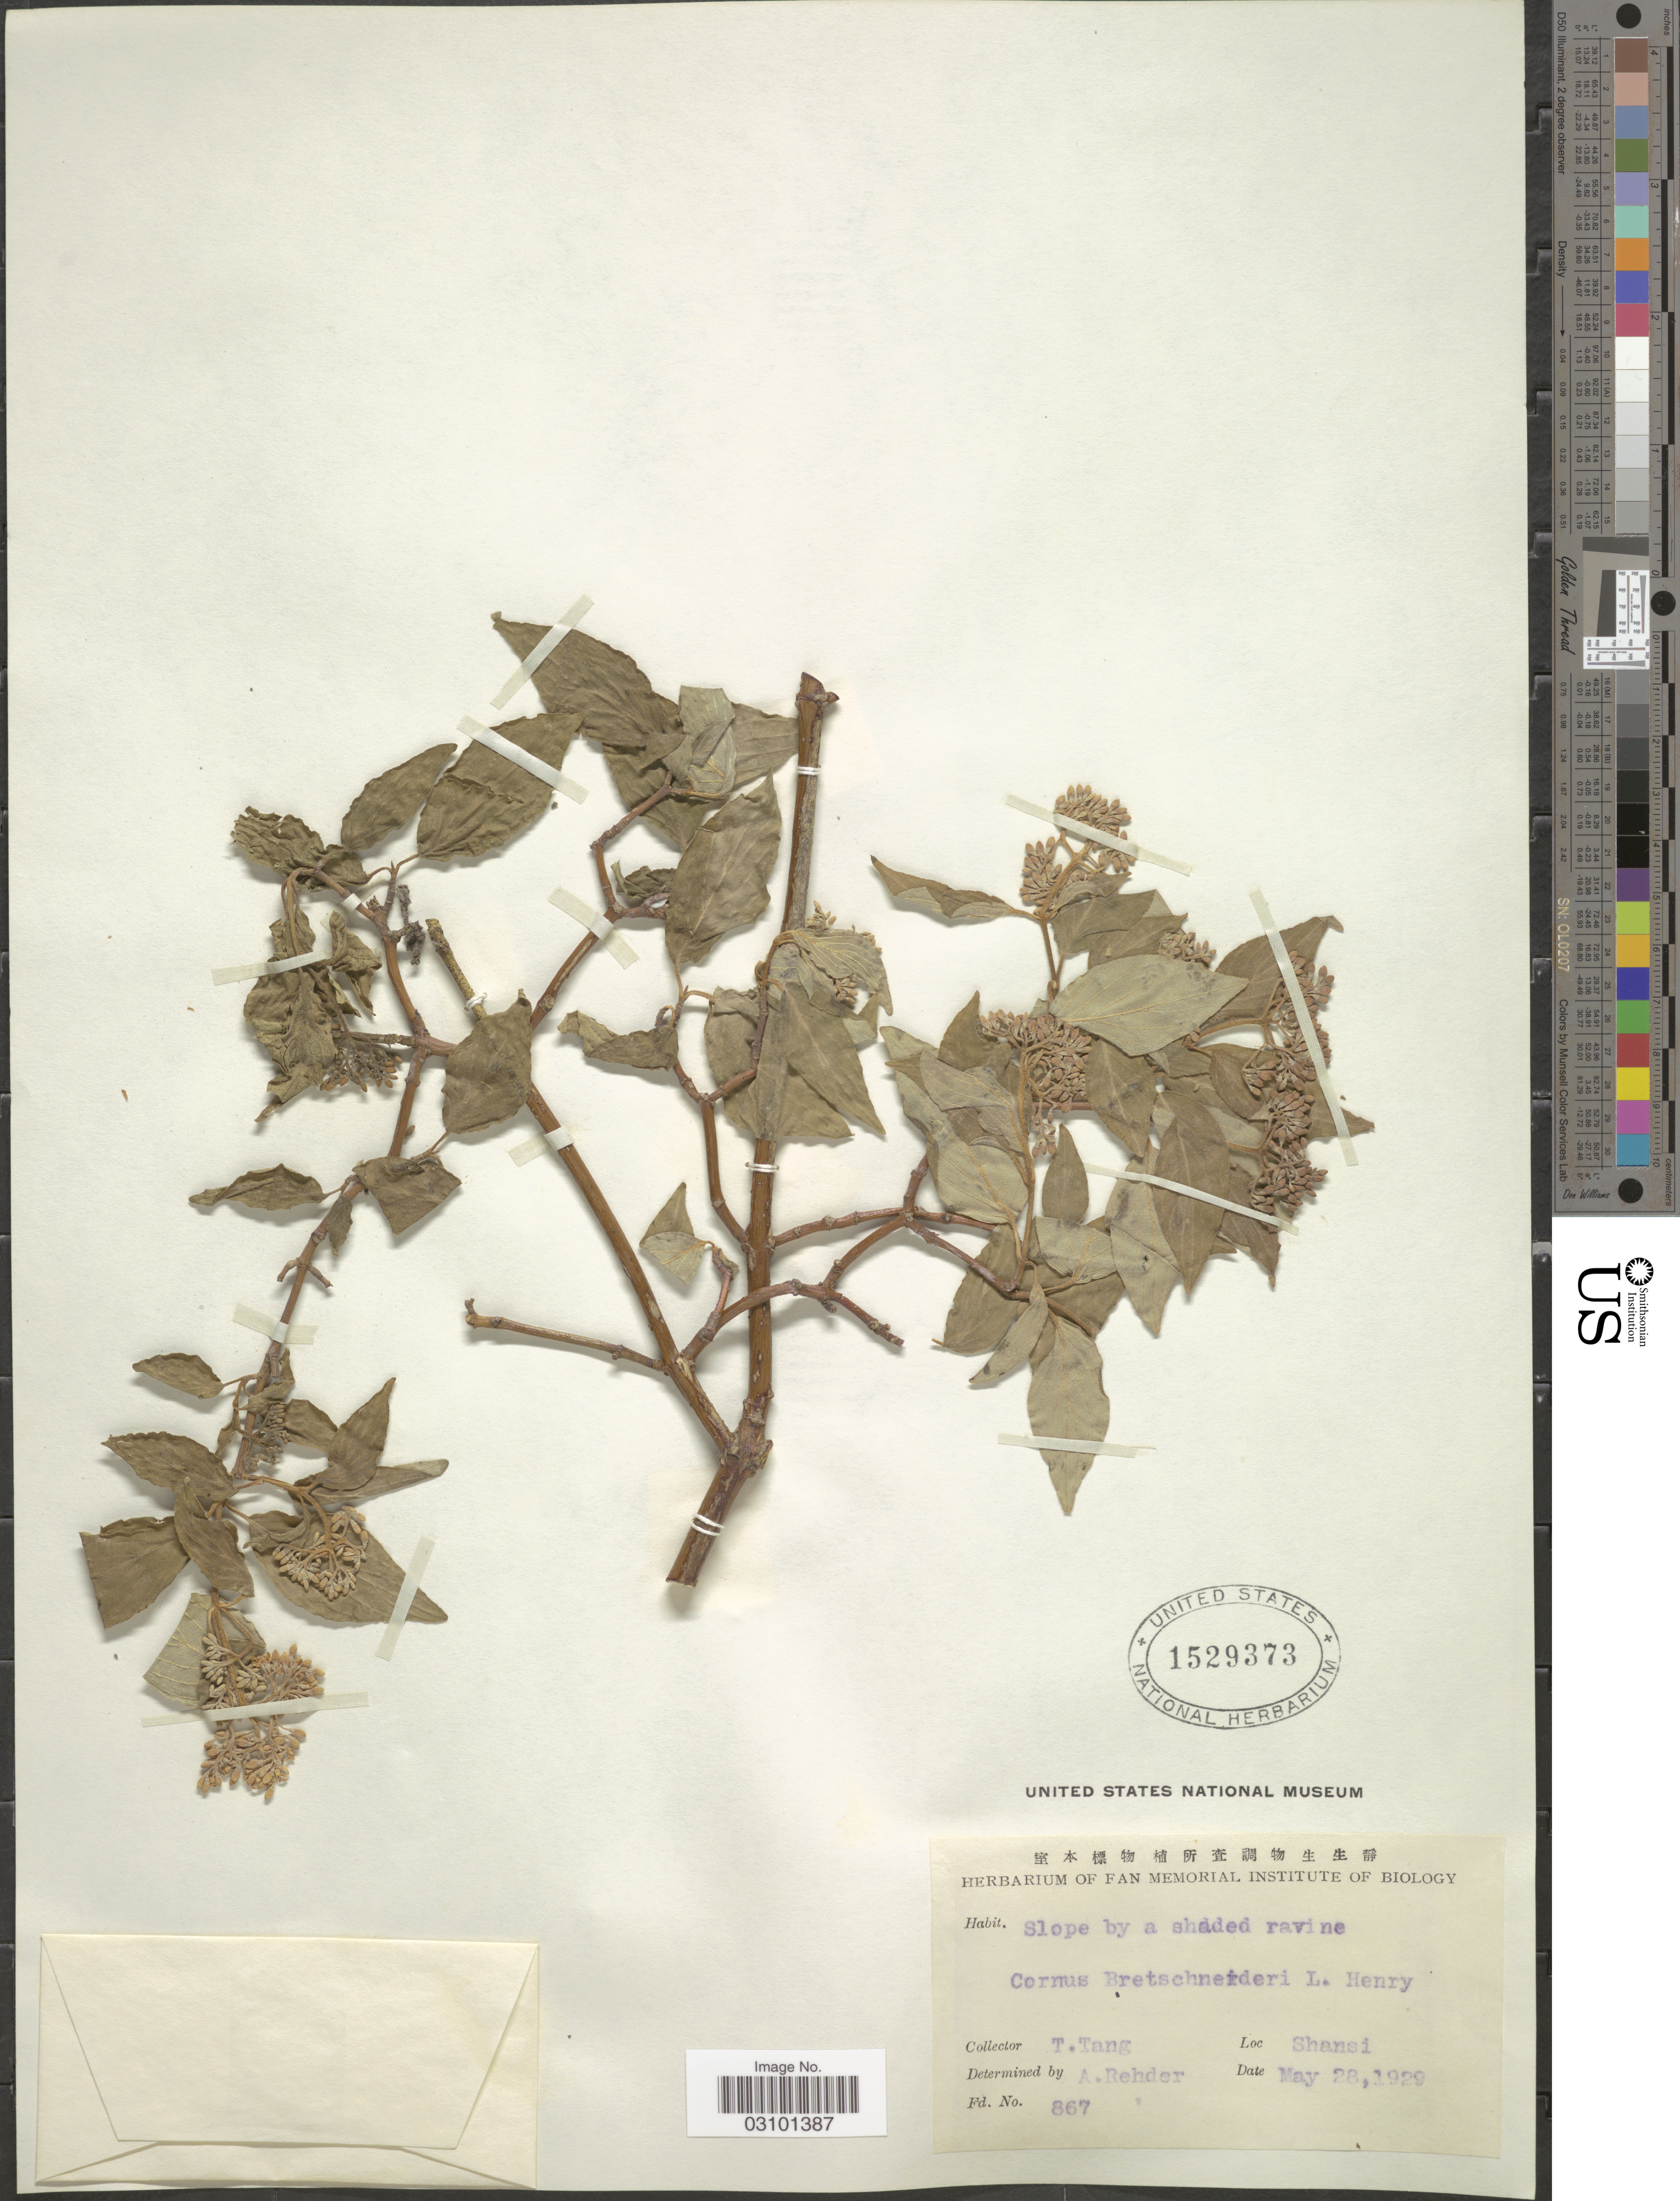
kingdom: Plantae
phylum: Tracheophyta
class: Magnoliopsida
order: Cornales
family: Cornaceae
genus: Cornus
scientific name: Cornus bretschneideri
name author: L.Henry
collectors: T. Tang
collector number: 867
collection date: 1929-05-28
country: China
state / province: Shanxi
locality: Shansi.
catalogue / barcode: US 1529373